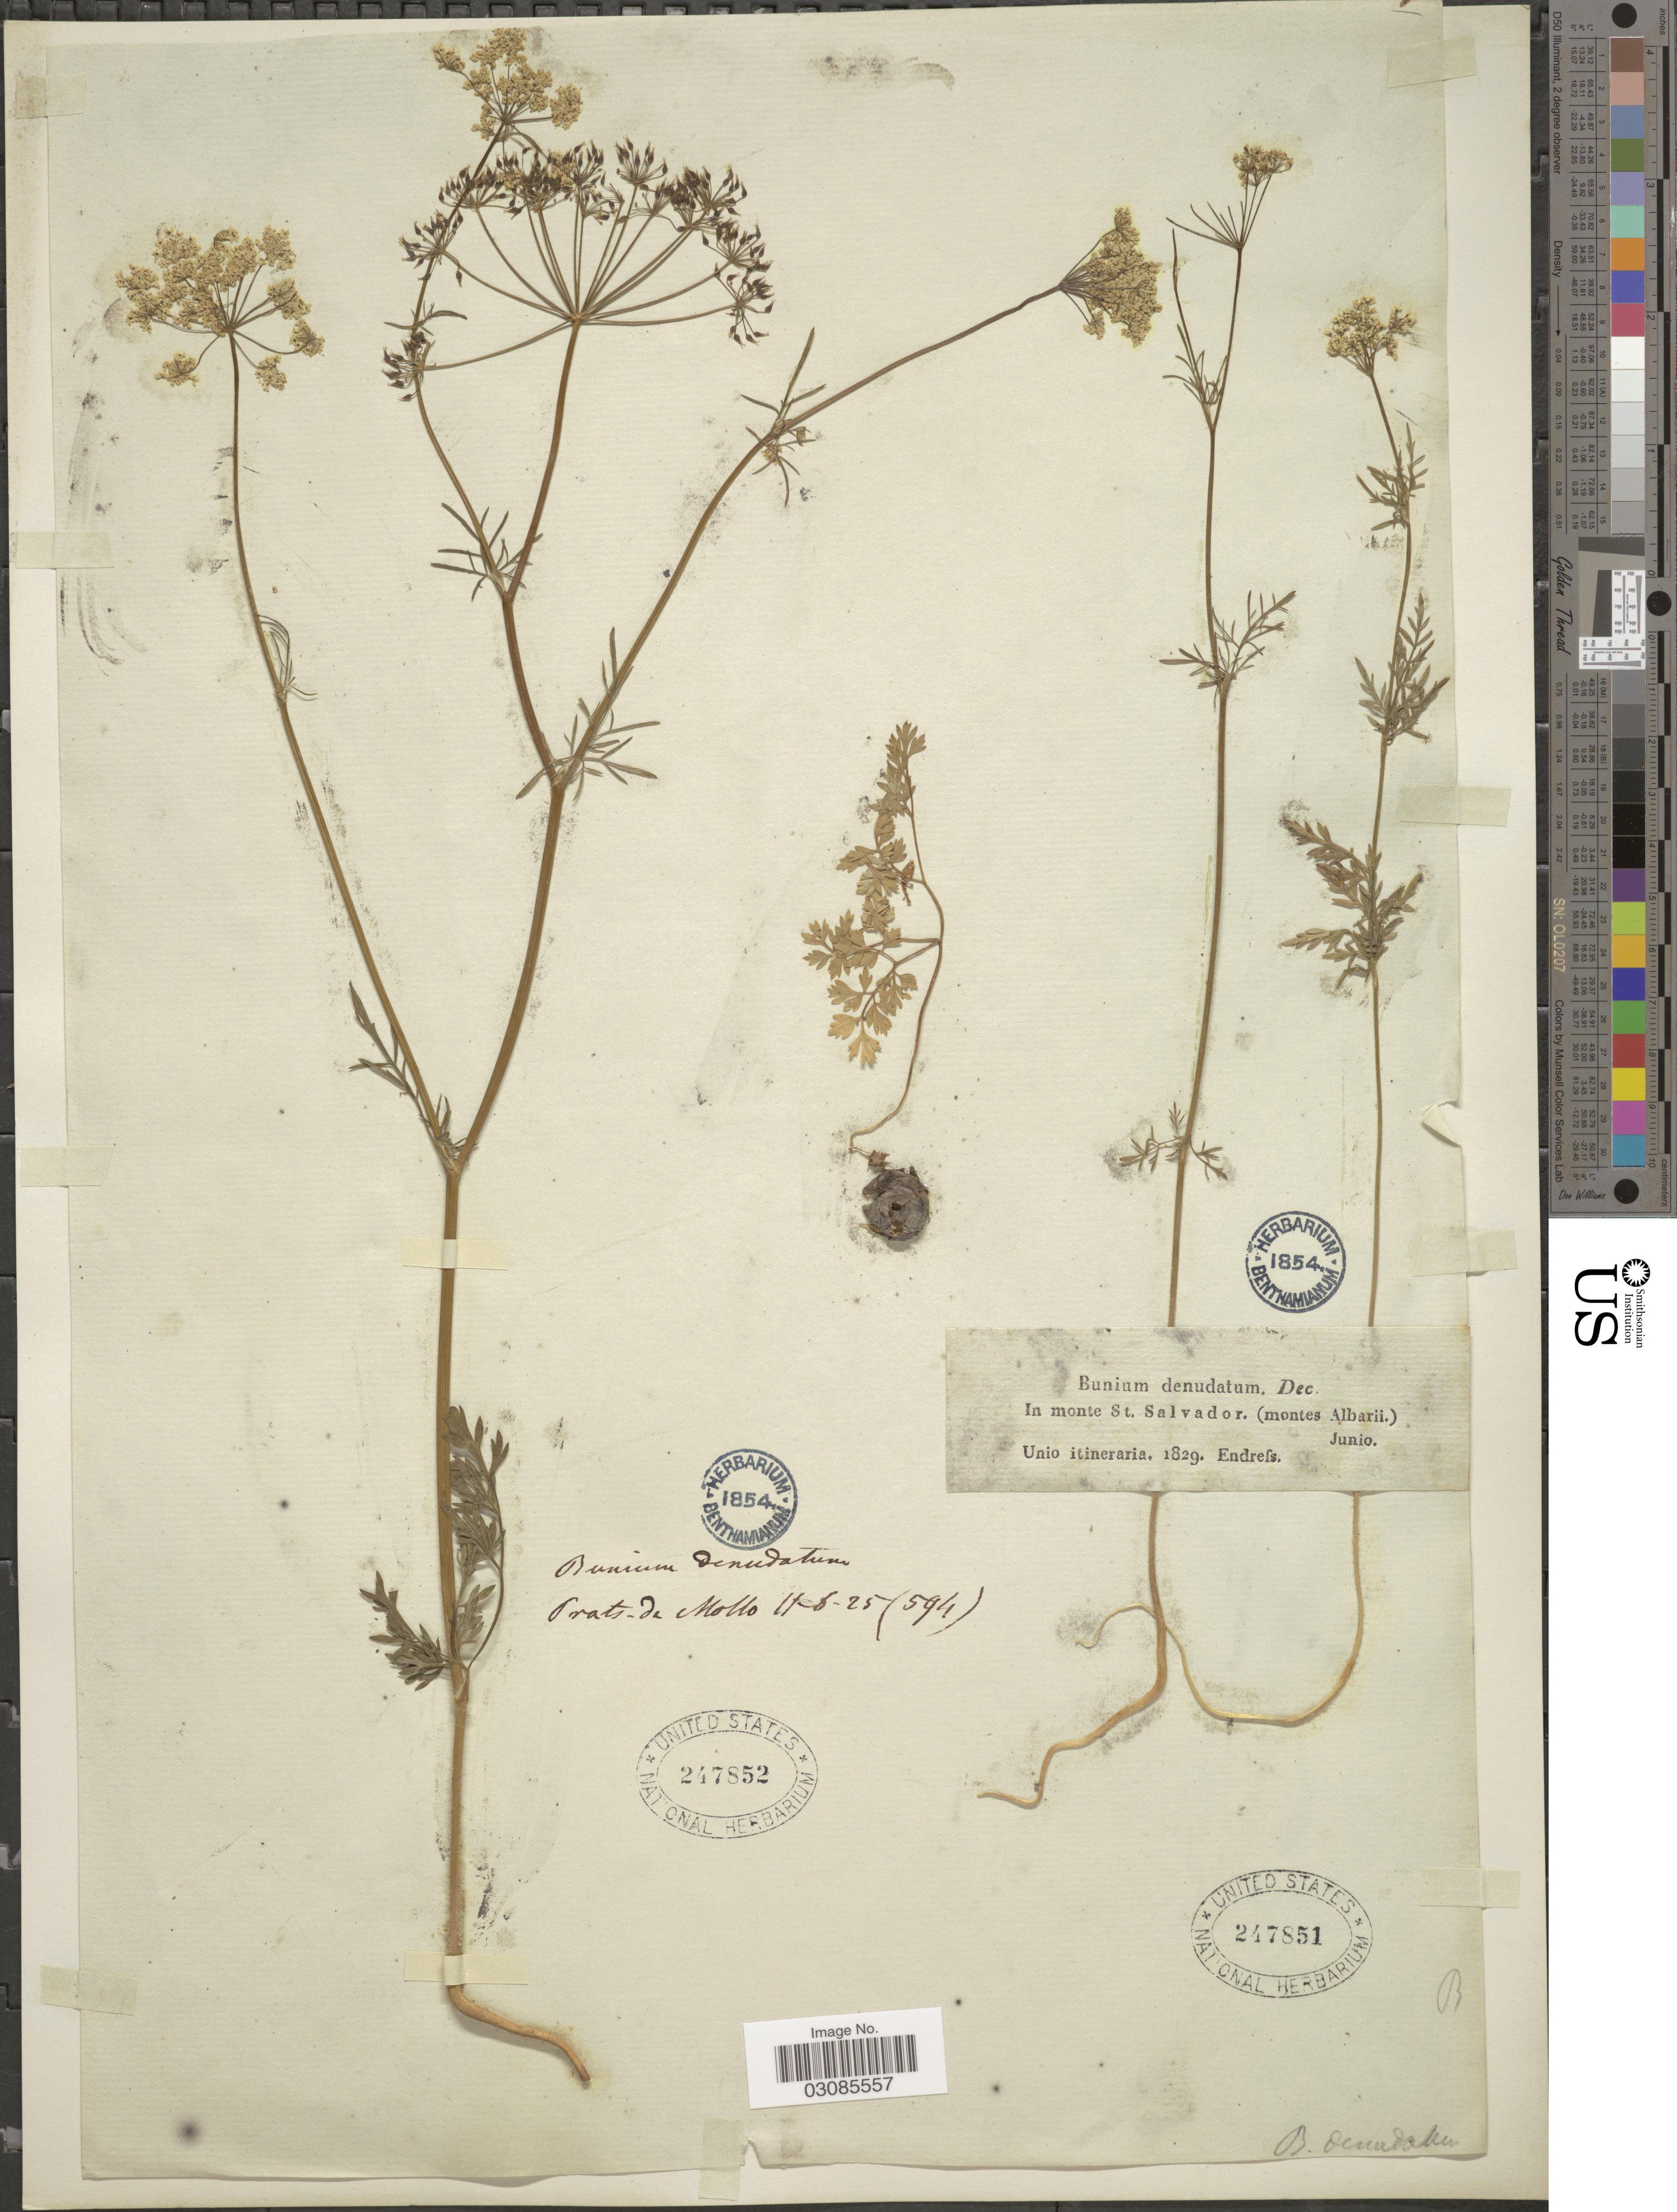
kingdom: Plantae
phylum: Tracheophyta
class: Magnoliopsida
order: Apiales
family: Apiaceae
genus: Conopodium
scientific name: Conopodium denudatum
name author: (DC.) W.D.J. Koch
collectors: Endrefs, --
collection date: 1829-06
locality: In monte St. Salvador. (montes Albarii).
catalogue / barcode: US 247851-2